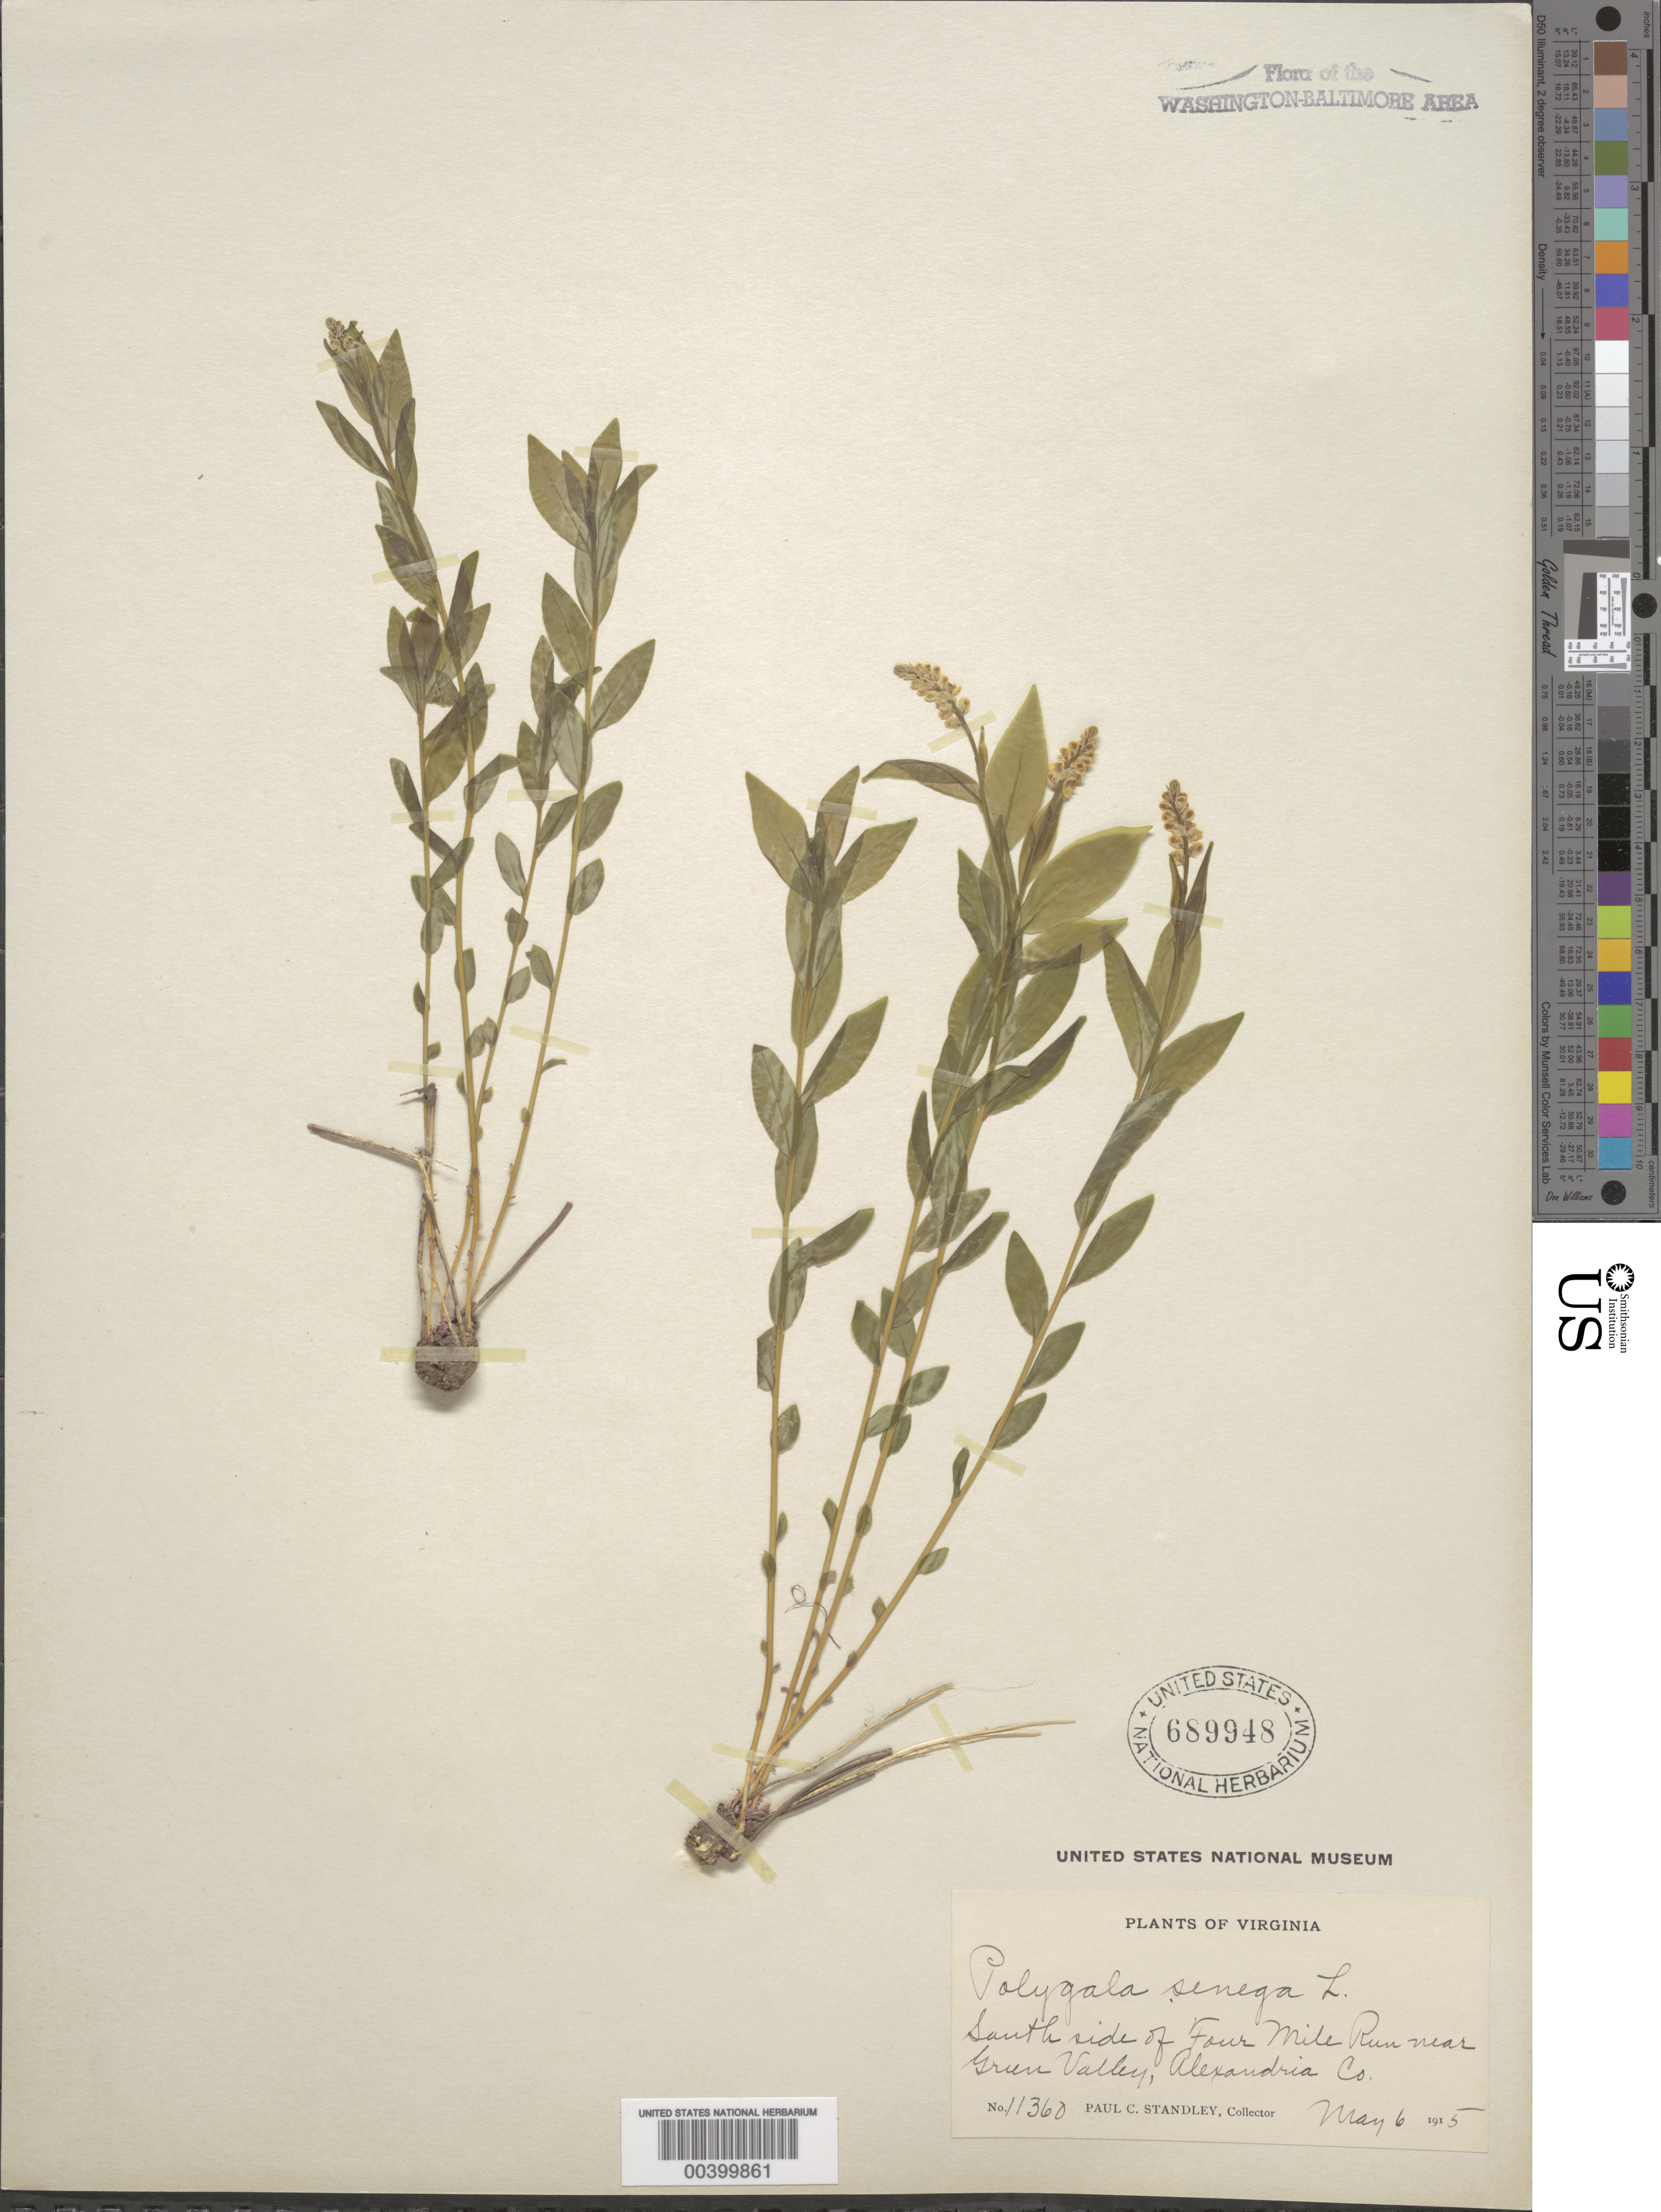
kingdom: Plantae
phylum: Tracheophyta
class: Magnoliopsida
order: Fabales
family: Polygalaceae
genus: Polygala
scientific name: Polygala senega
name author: L.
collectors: P. C. Standley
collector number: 11360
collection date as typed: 06 May 1915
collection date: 1915-05-06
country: United States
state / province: Virginia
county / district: Arlington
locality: Four Mile Run, Green Valley vicinity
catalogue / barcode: US 689948